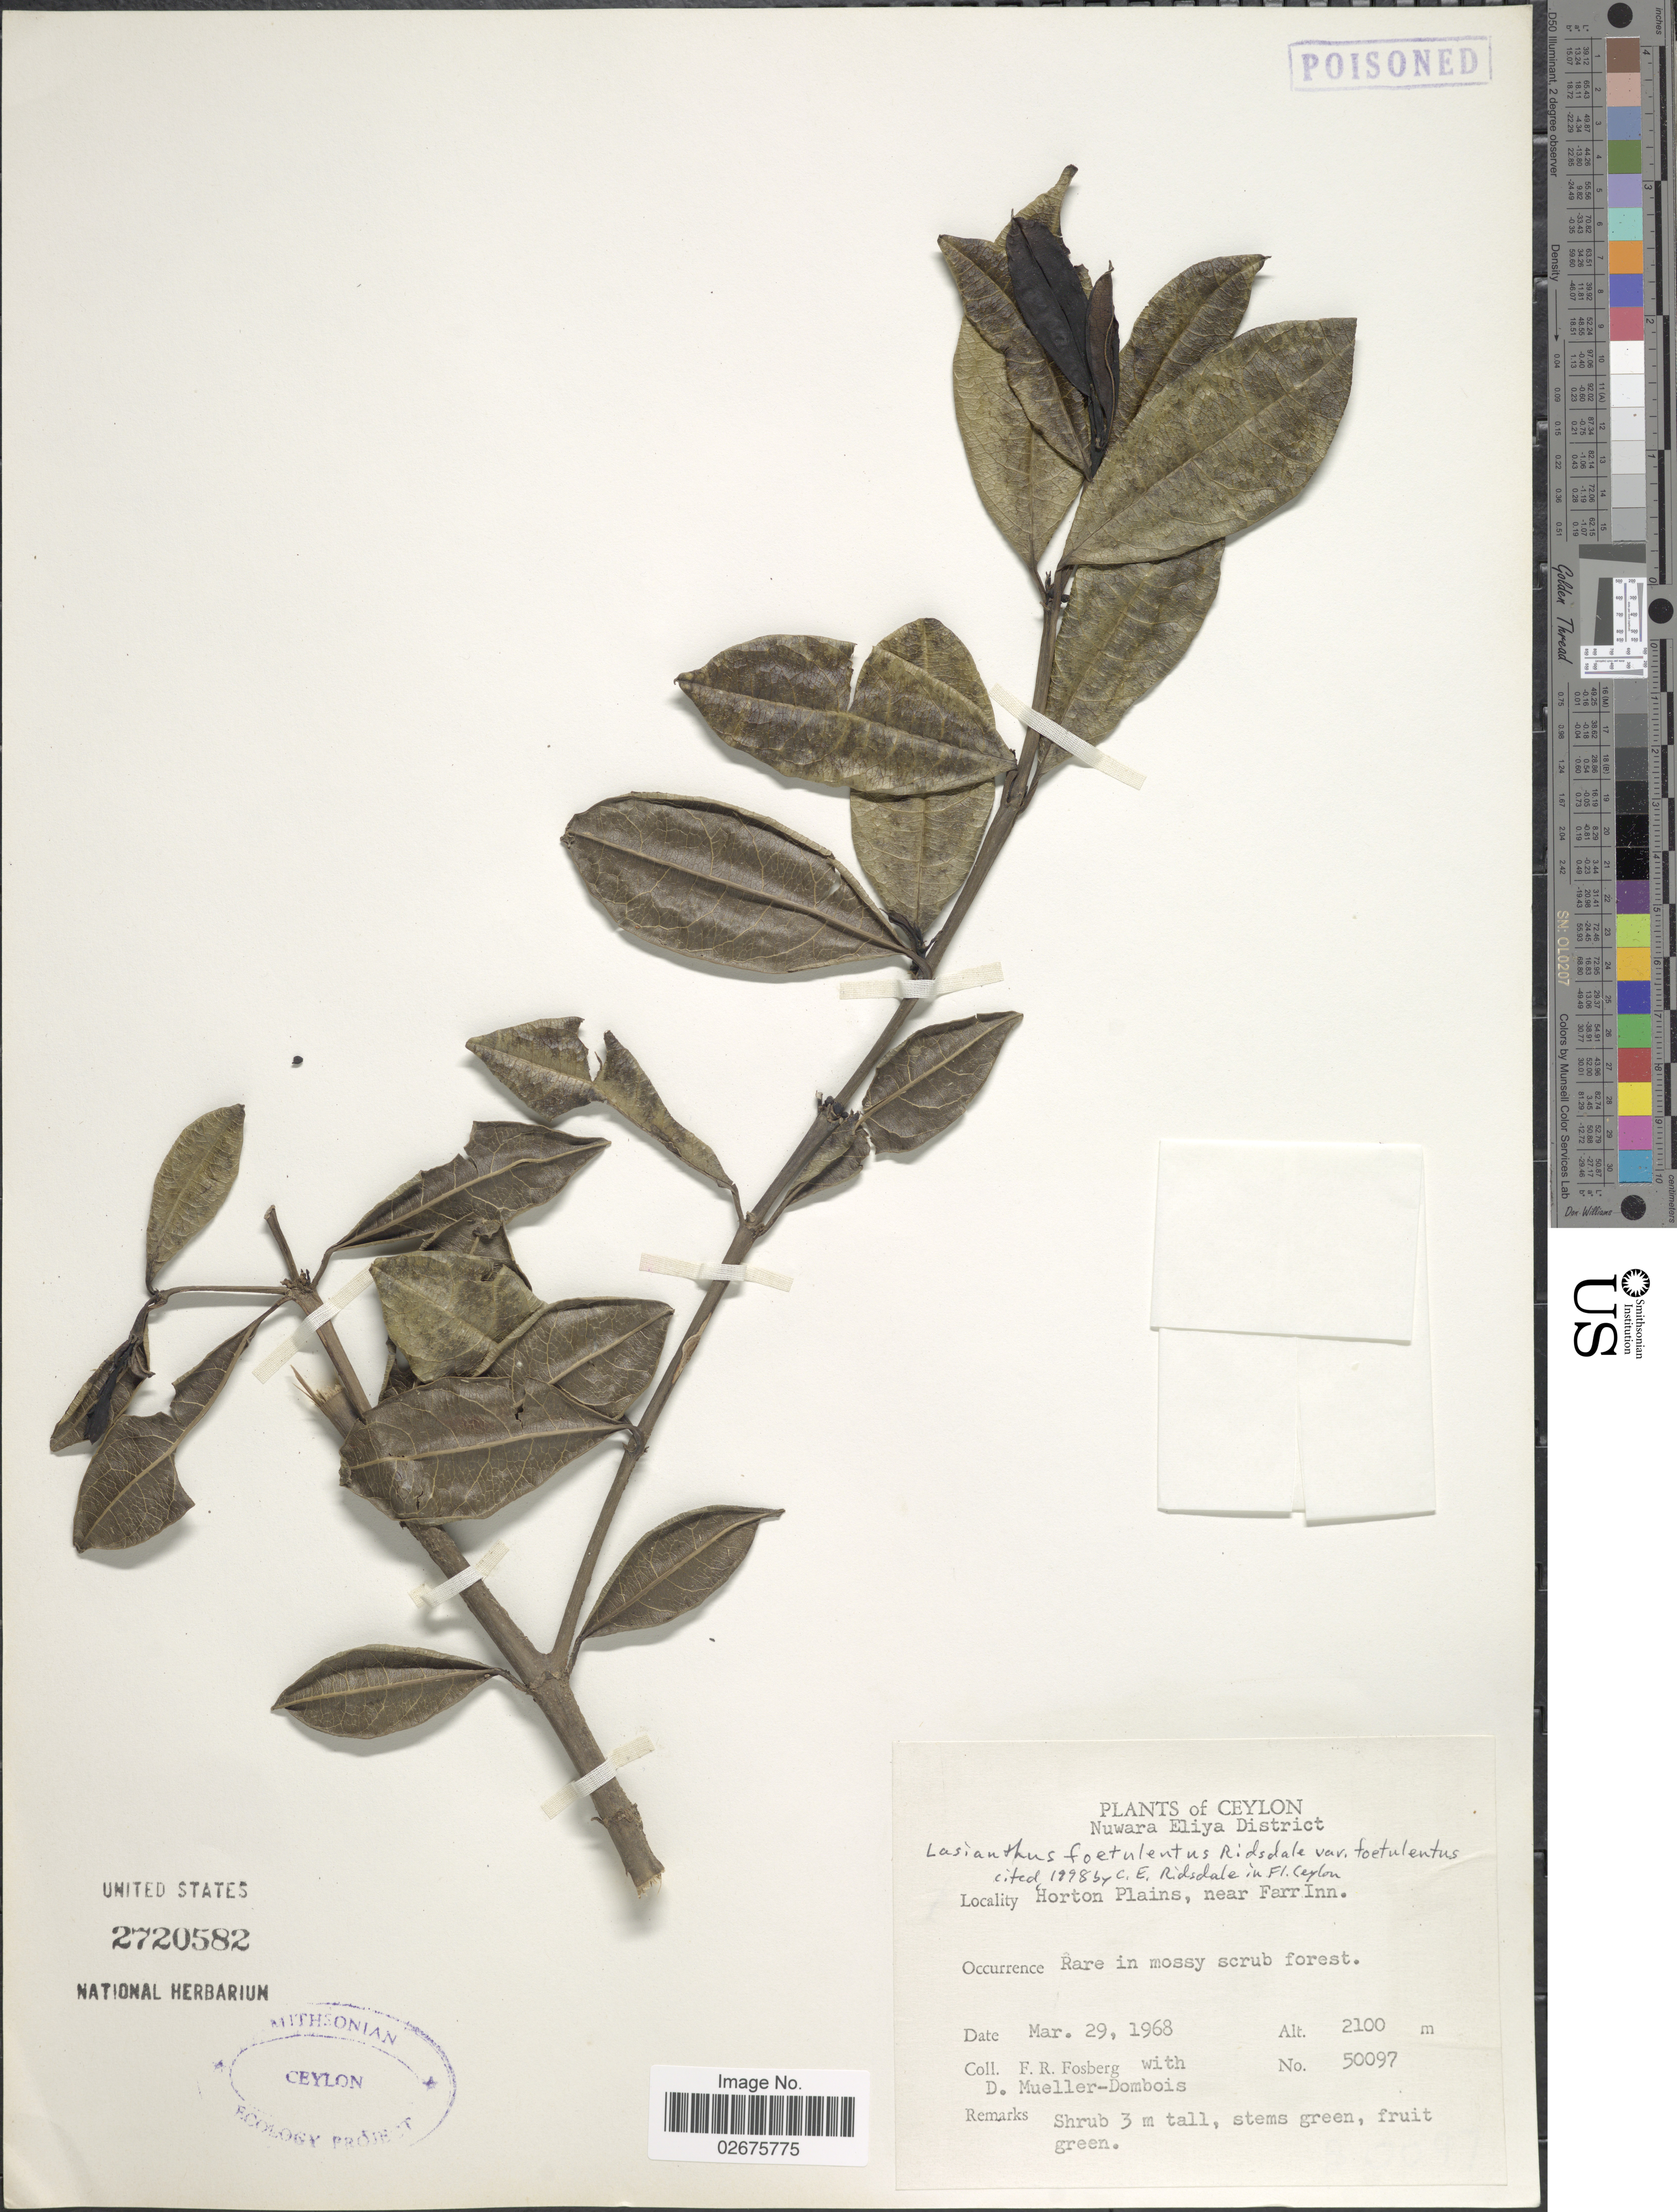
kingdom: Plantae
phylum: Tracheophyta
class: Magnoliopsida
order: Gentianales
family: Rubiaceae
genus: Lasianthus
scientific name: Lasianthus foetalentus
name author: Ridsdale in sched.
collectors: F. R. Fosberg & D. Mueller-Dombois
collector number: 50097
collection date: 1968-03-29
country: Sri Lanka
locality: Ceylon, Horton Plains, near Farr Inn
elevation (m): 2100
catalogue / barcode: US 2720582